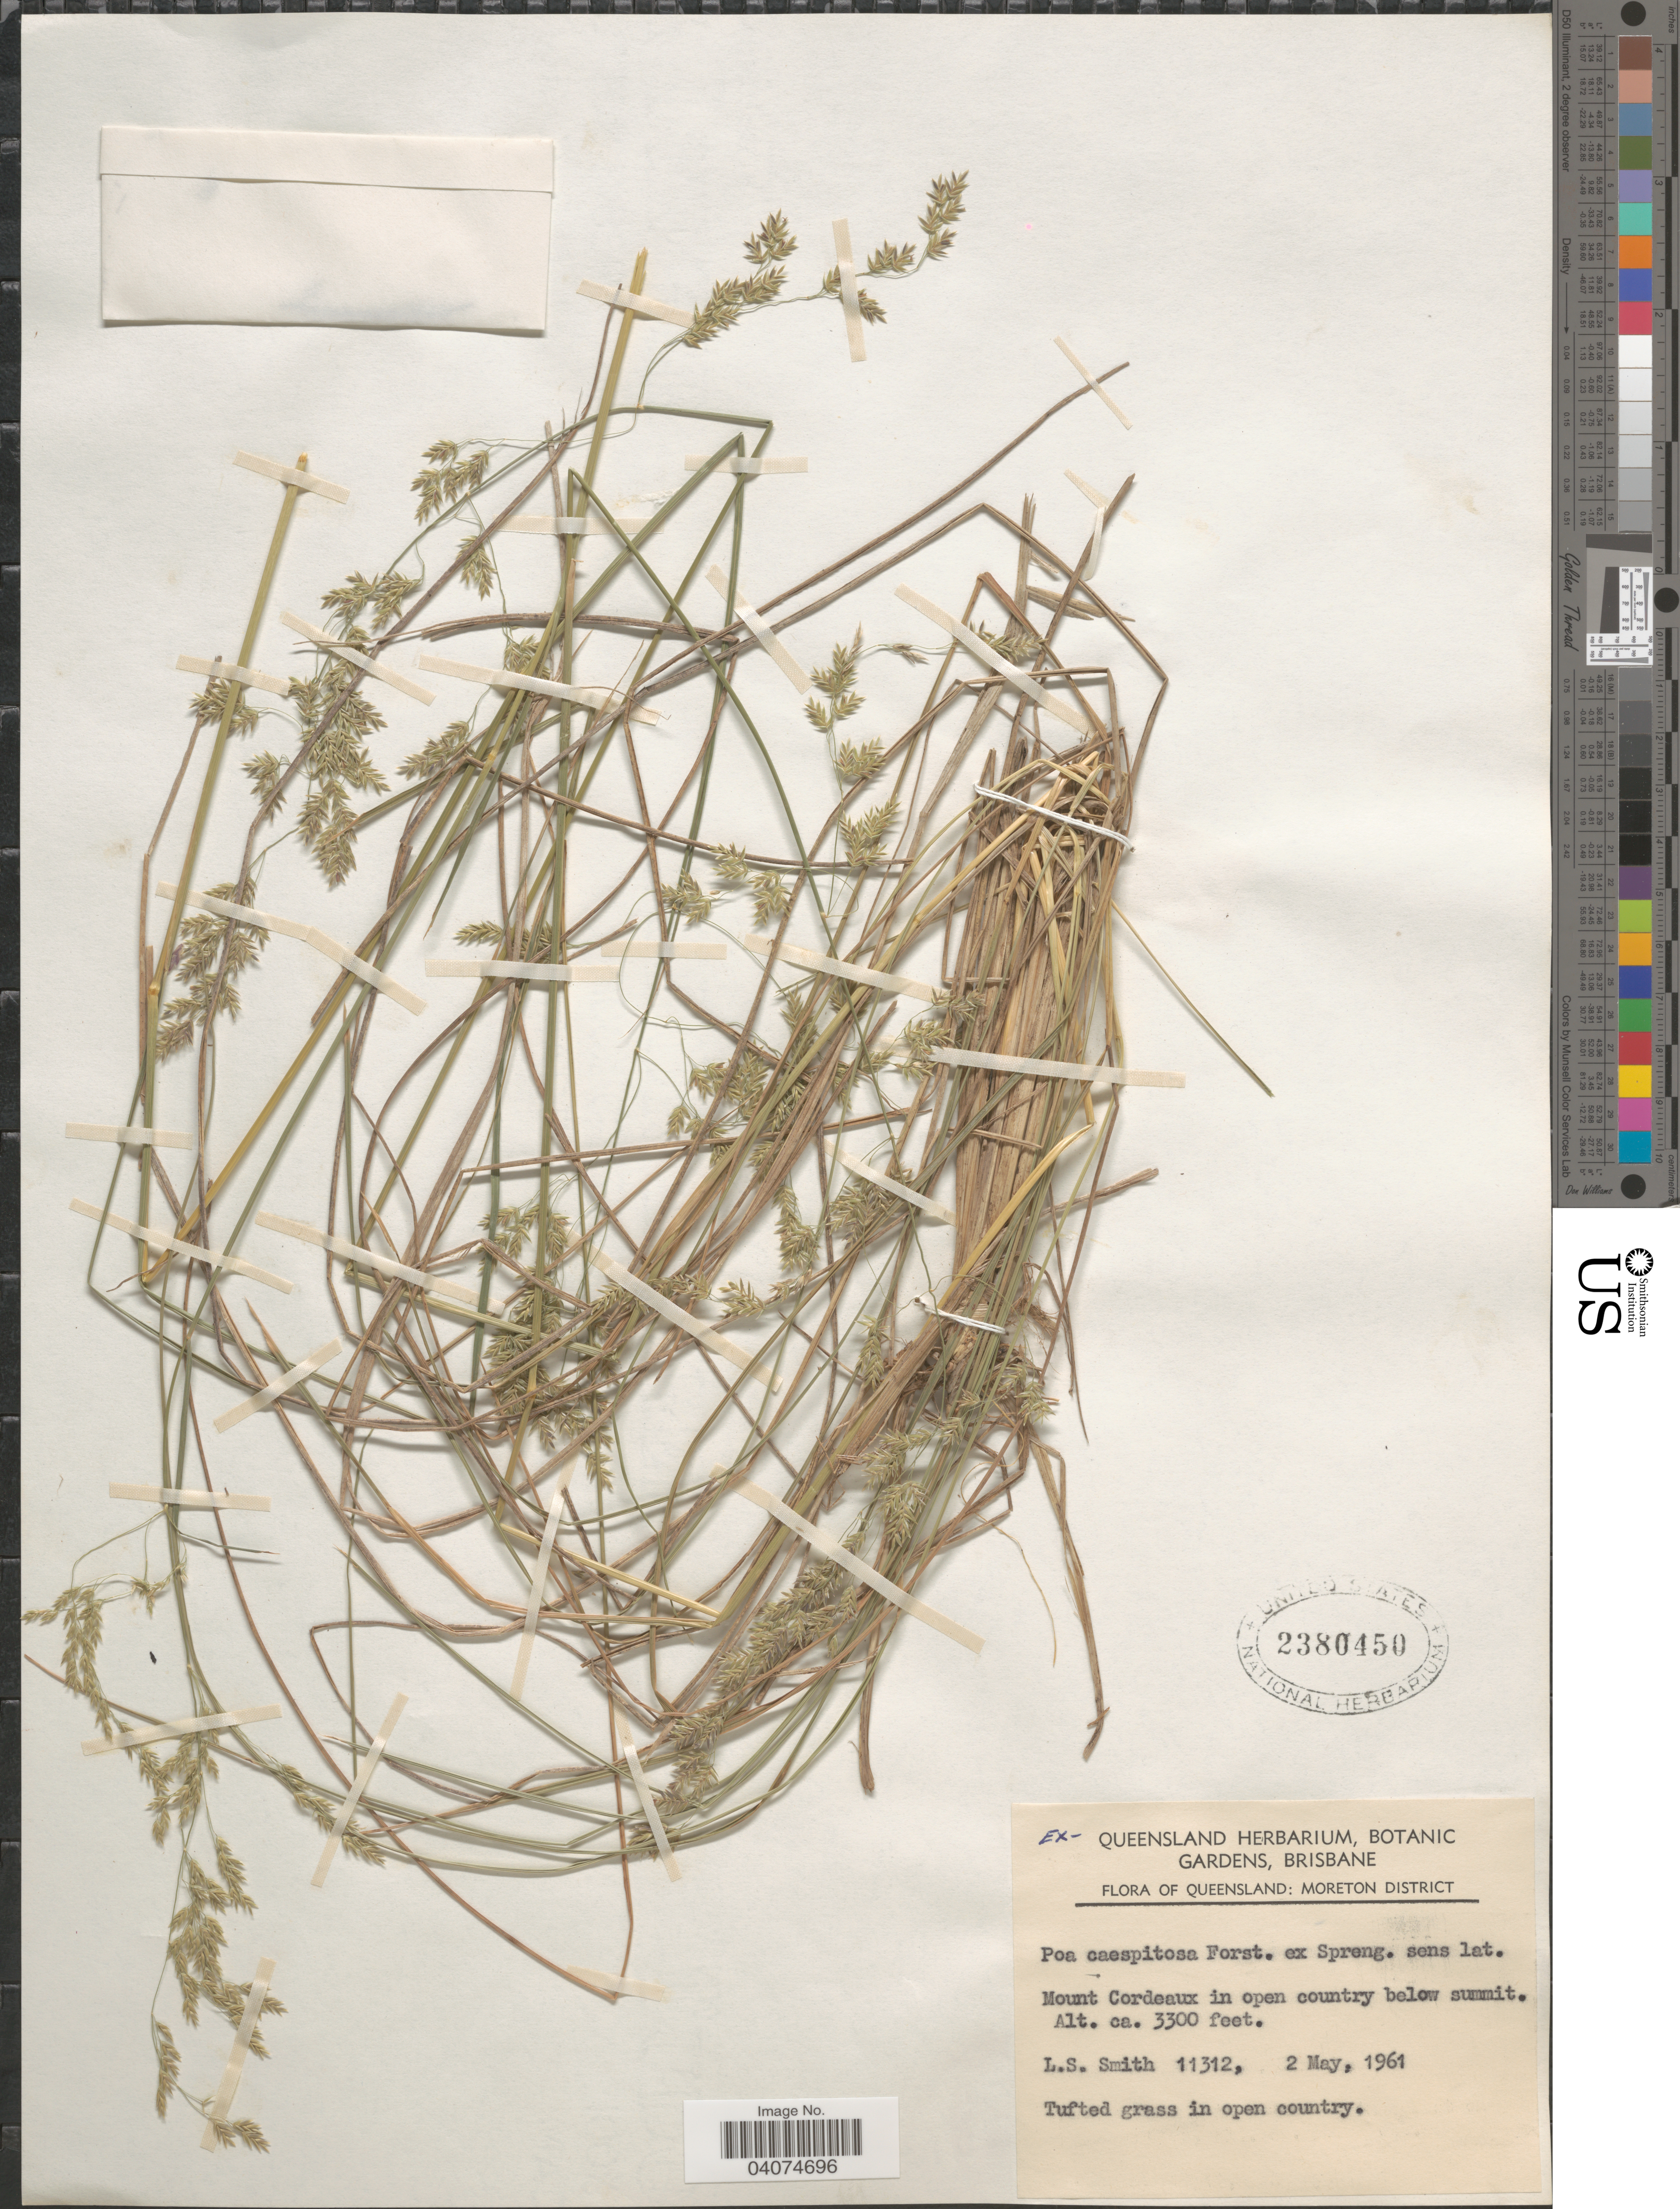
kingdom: Plantae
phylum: Tracheophyta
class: Liliopsida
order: Poales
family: Poaceae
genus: Poa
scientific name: Poa sp.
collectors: L. Smith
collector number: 11312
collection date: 1961-05-02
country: Australia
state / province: Queensland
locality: Moreton District. Mount Cordeaux in open country below summit.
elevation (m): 1006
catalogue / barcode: US 2380450